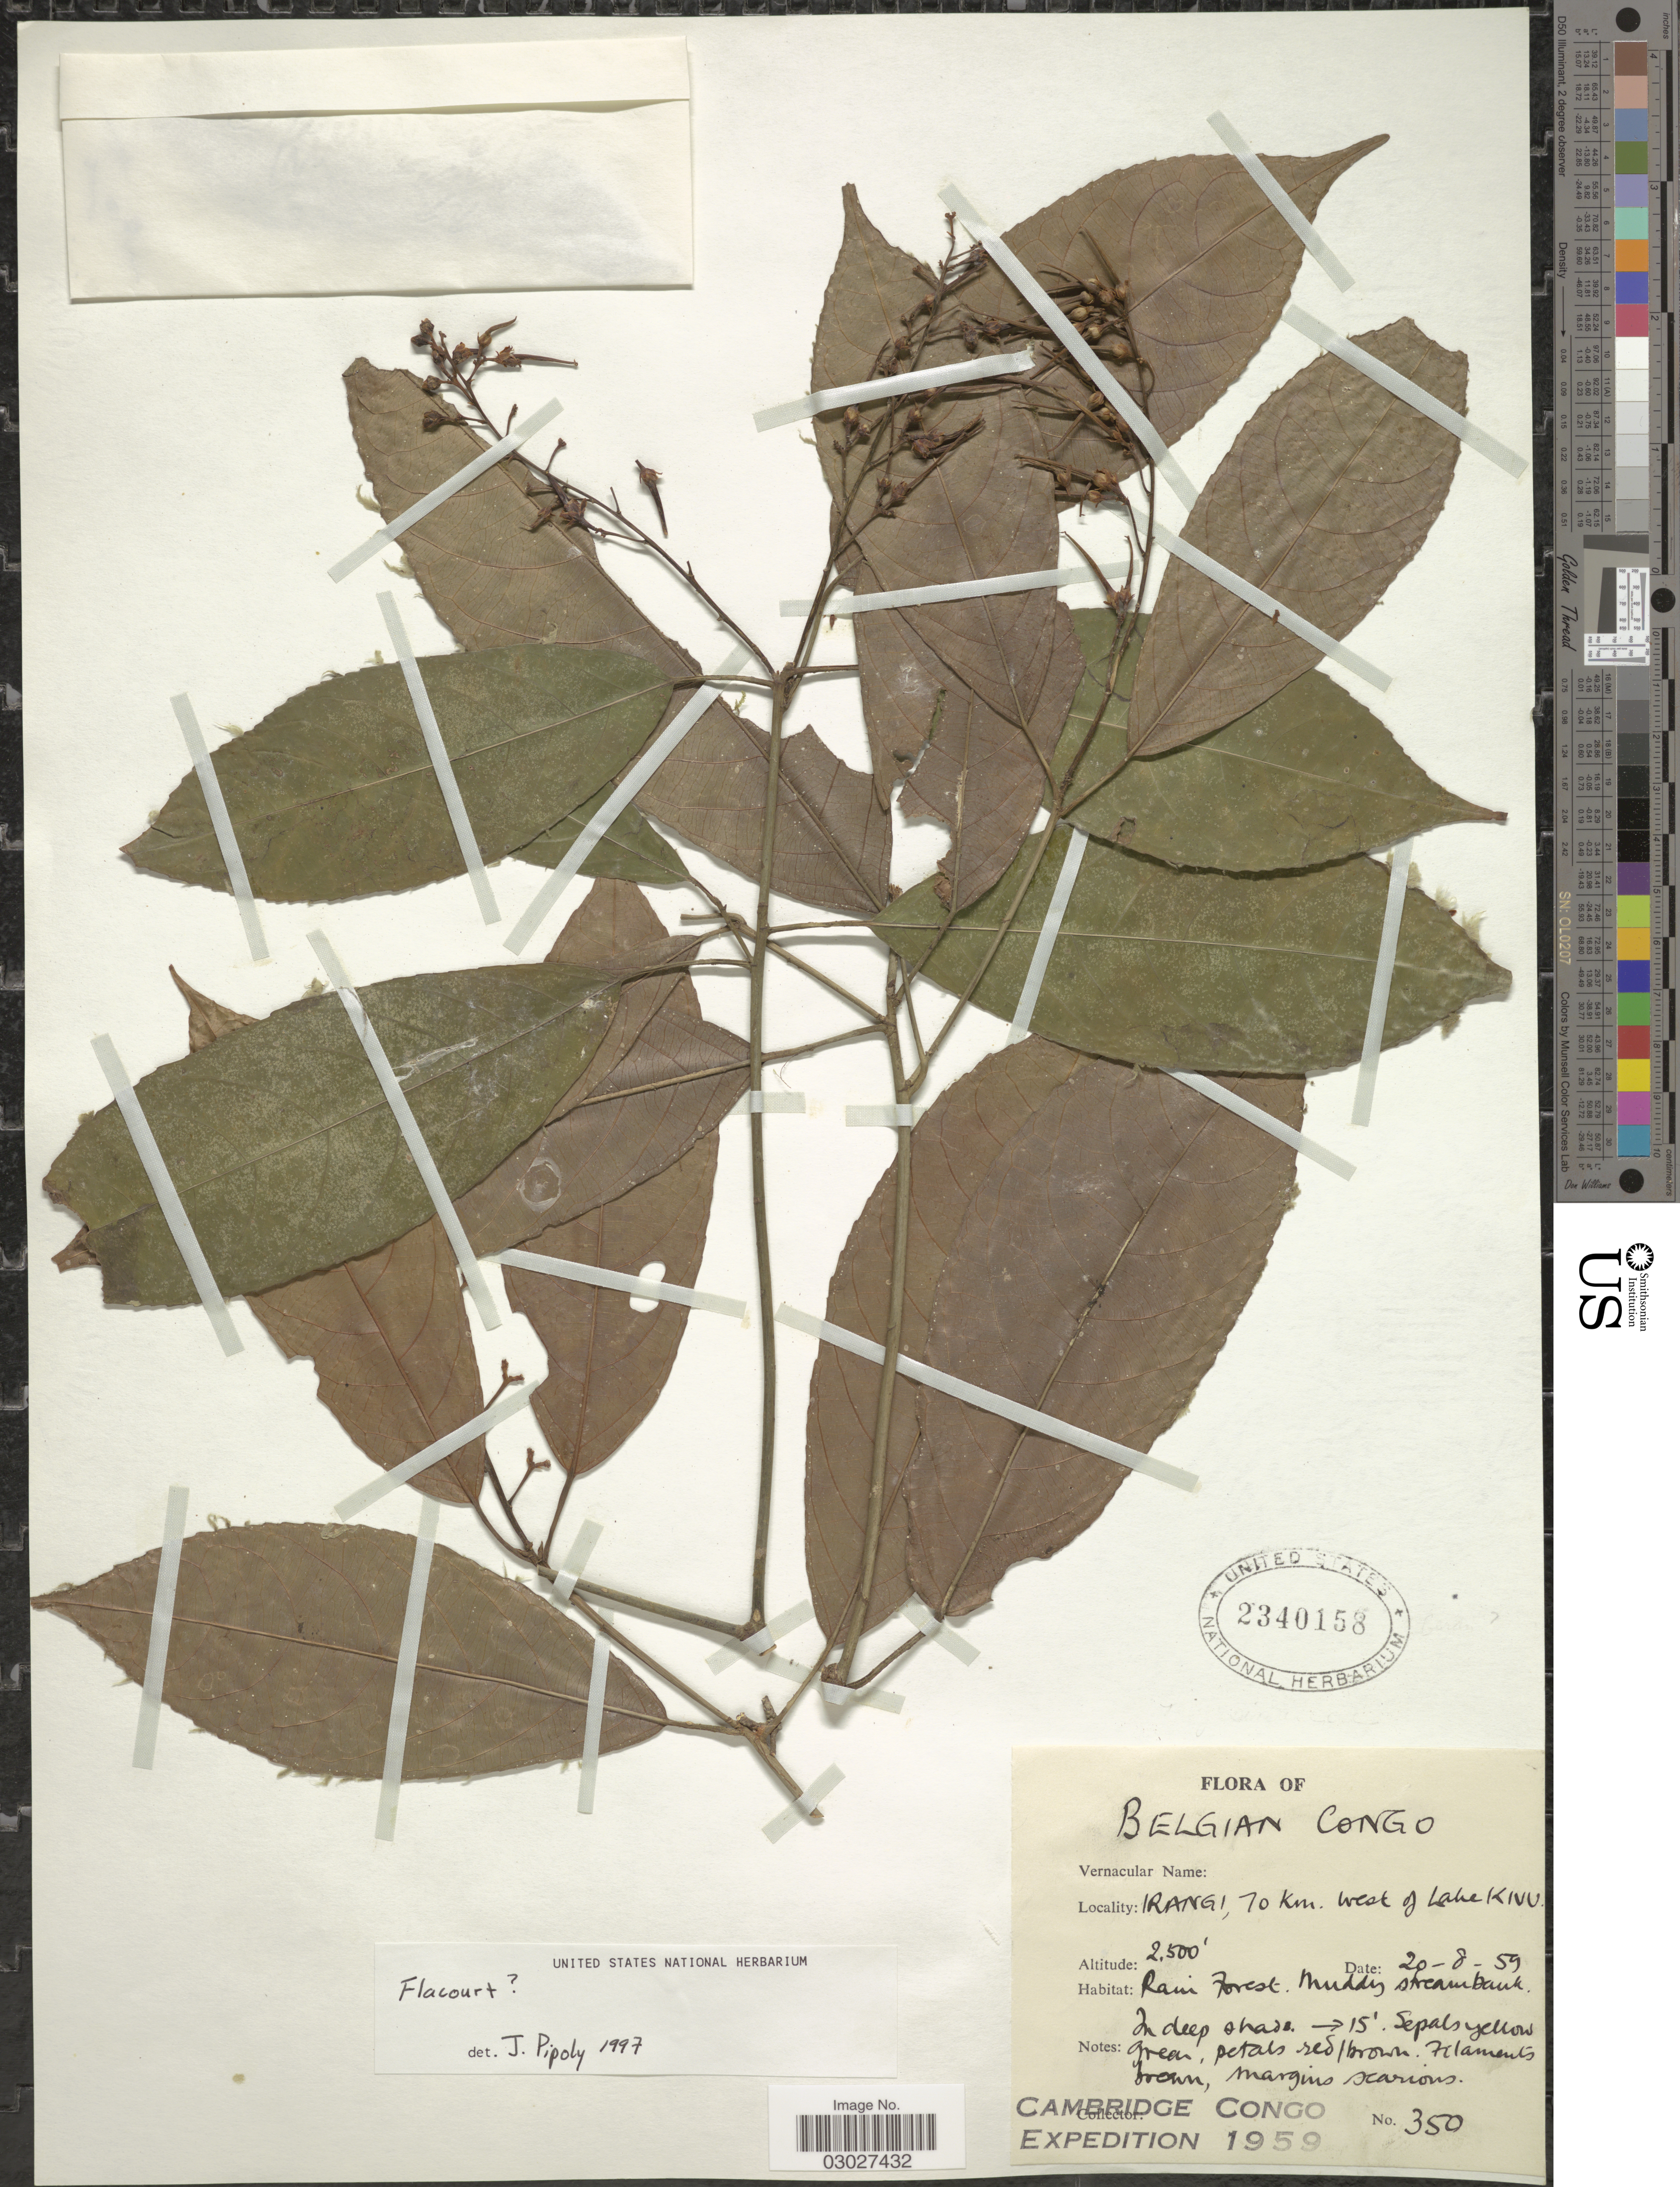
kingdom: Plantae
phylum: Tracheophyta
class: Magnoliopsida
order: Malpighiales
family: Salicaceae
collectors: Cambridge Congo Expedition 1959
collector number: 350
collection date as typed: Transcribed d/m/y: 20/8/59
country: Congo, Democratic Republic of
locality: Belgian Congo, Irangi, 70 km west of Lake Kivu.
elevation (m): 762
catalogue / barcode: US 2340158